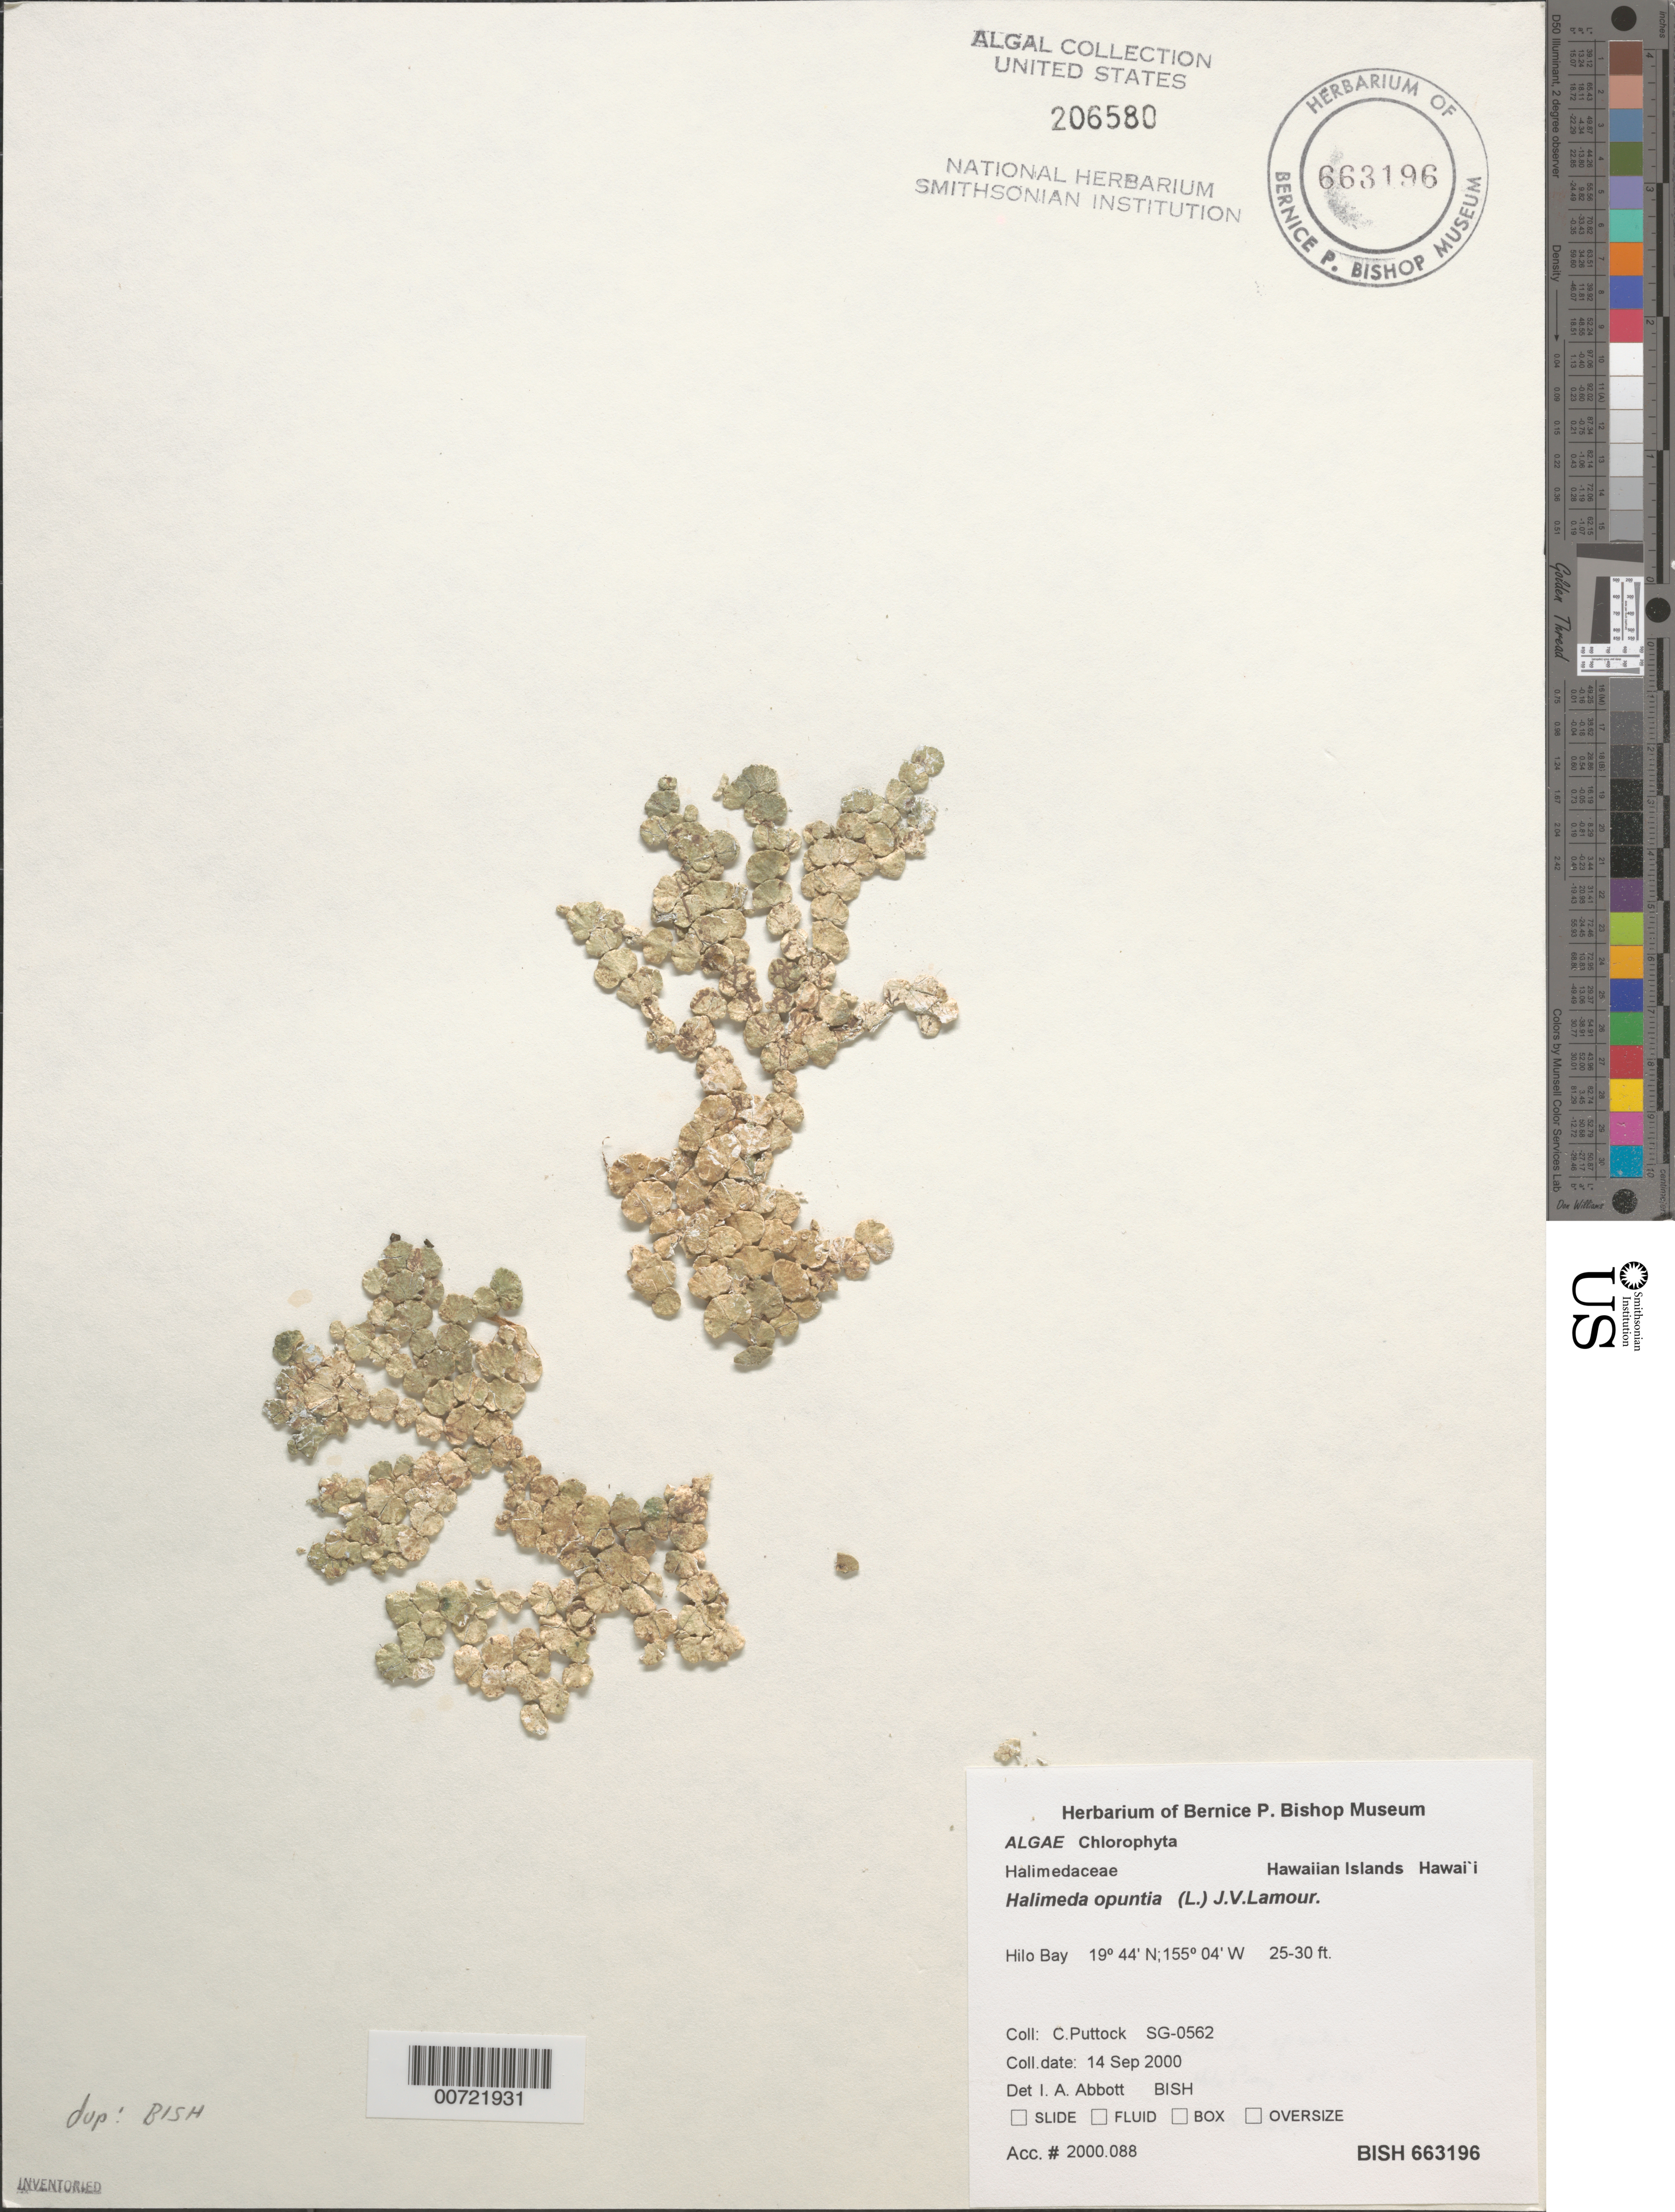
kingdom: Plantae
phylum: Chlorophyta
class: Ulvophyceae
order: Bryopsidales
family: Halimedaceae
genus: Halimeda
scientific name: Halimeda opuntia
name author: (L.) J.V.Lamouroux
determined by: Abbott, Isabella A.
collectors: C. Puttock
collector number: SG-0562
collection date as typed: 14 Sep 2000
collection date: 2000-09-14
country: United States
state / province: Hawaii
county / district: Hawaii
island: Hawaii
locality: Hilo Bay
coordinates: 19 44' N, 155 04' W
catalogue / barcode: US 206580